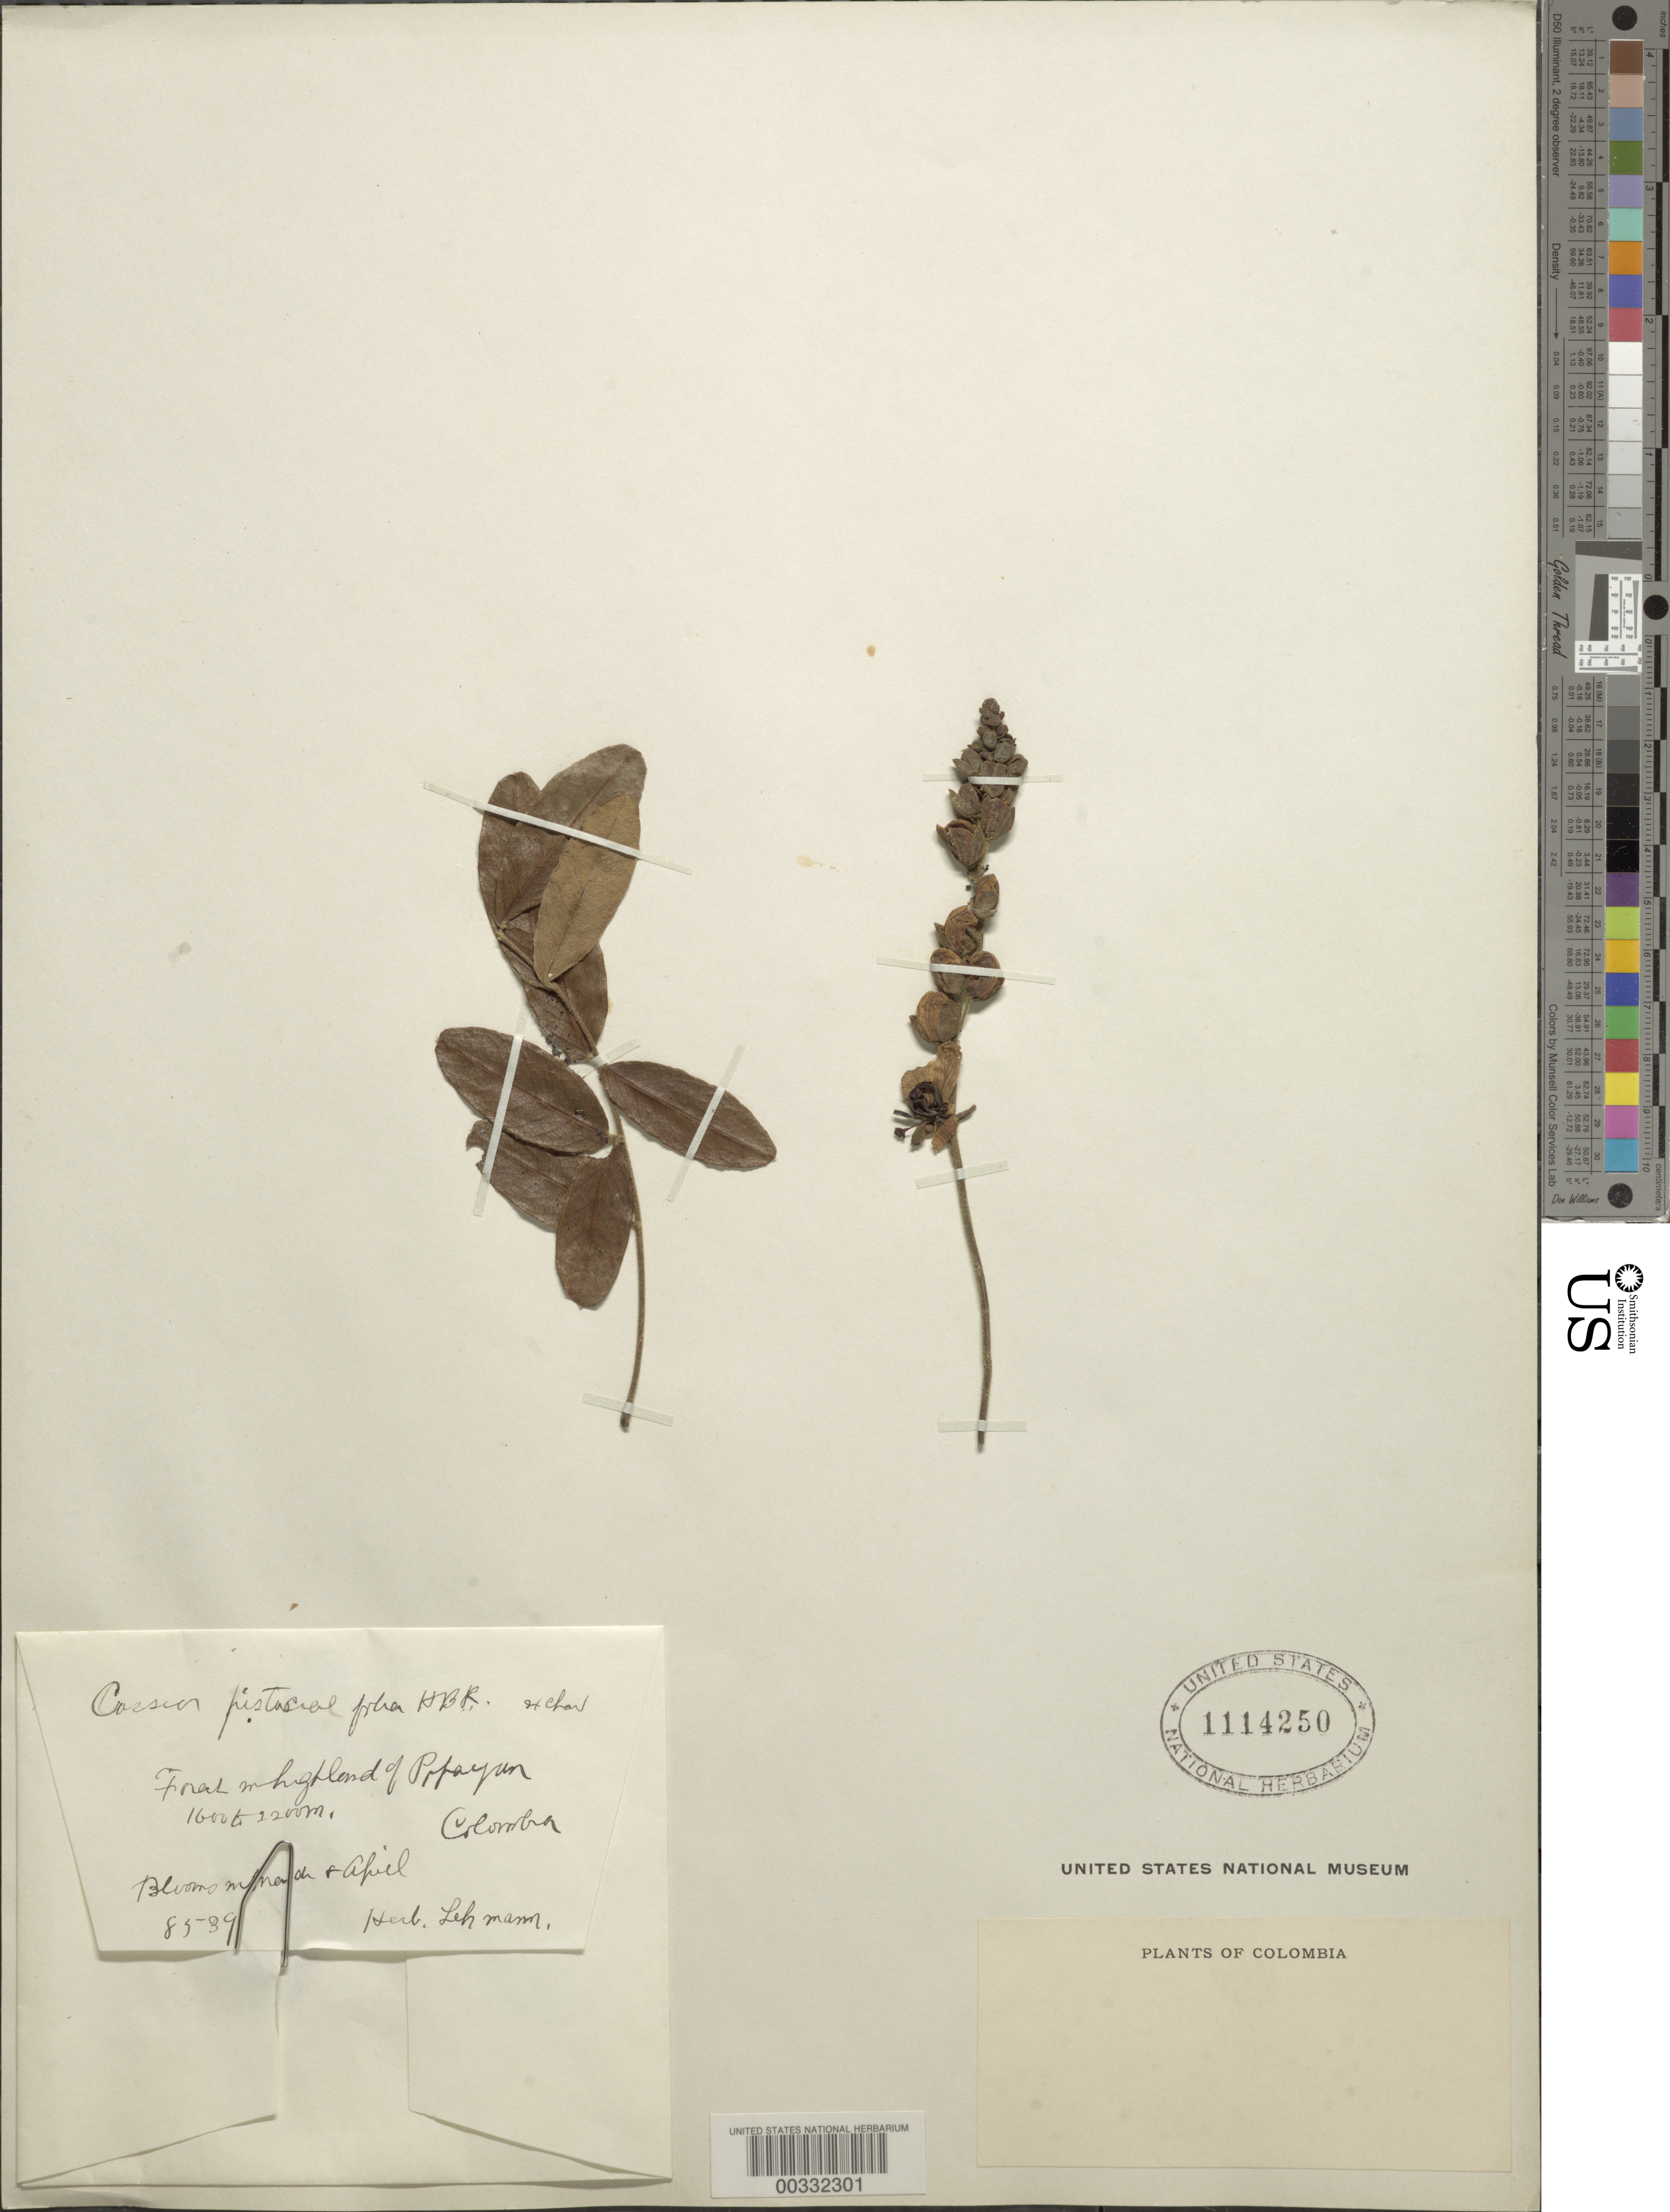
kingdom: Plantae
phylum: Tracheophyta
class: Magnoliopsida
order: Fabales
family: Fabaceae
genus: Senna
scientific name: Senna pistaciifolia var. pistaciifolia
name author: (Kunth) H.S. Irwin & Barneby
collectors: F. C. Lehmann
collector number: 8539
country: Colombia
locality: Highlands of Popayan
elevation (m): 1600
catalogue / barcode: US 1114250